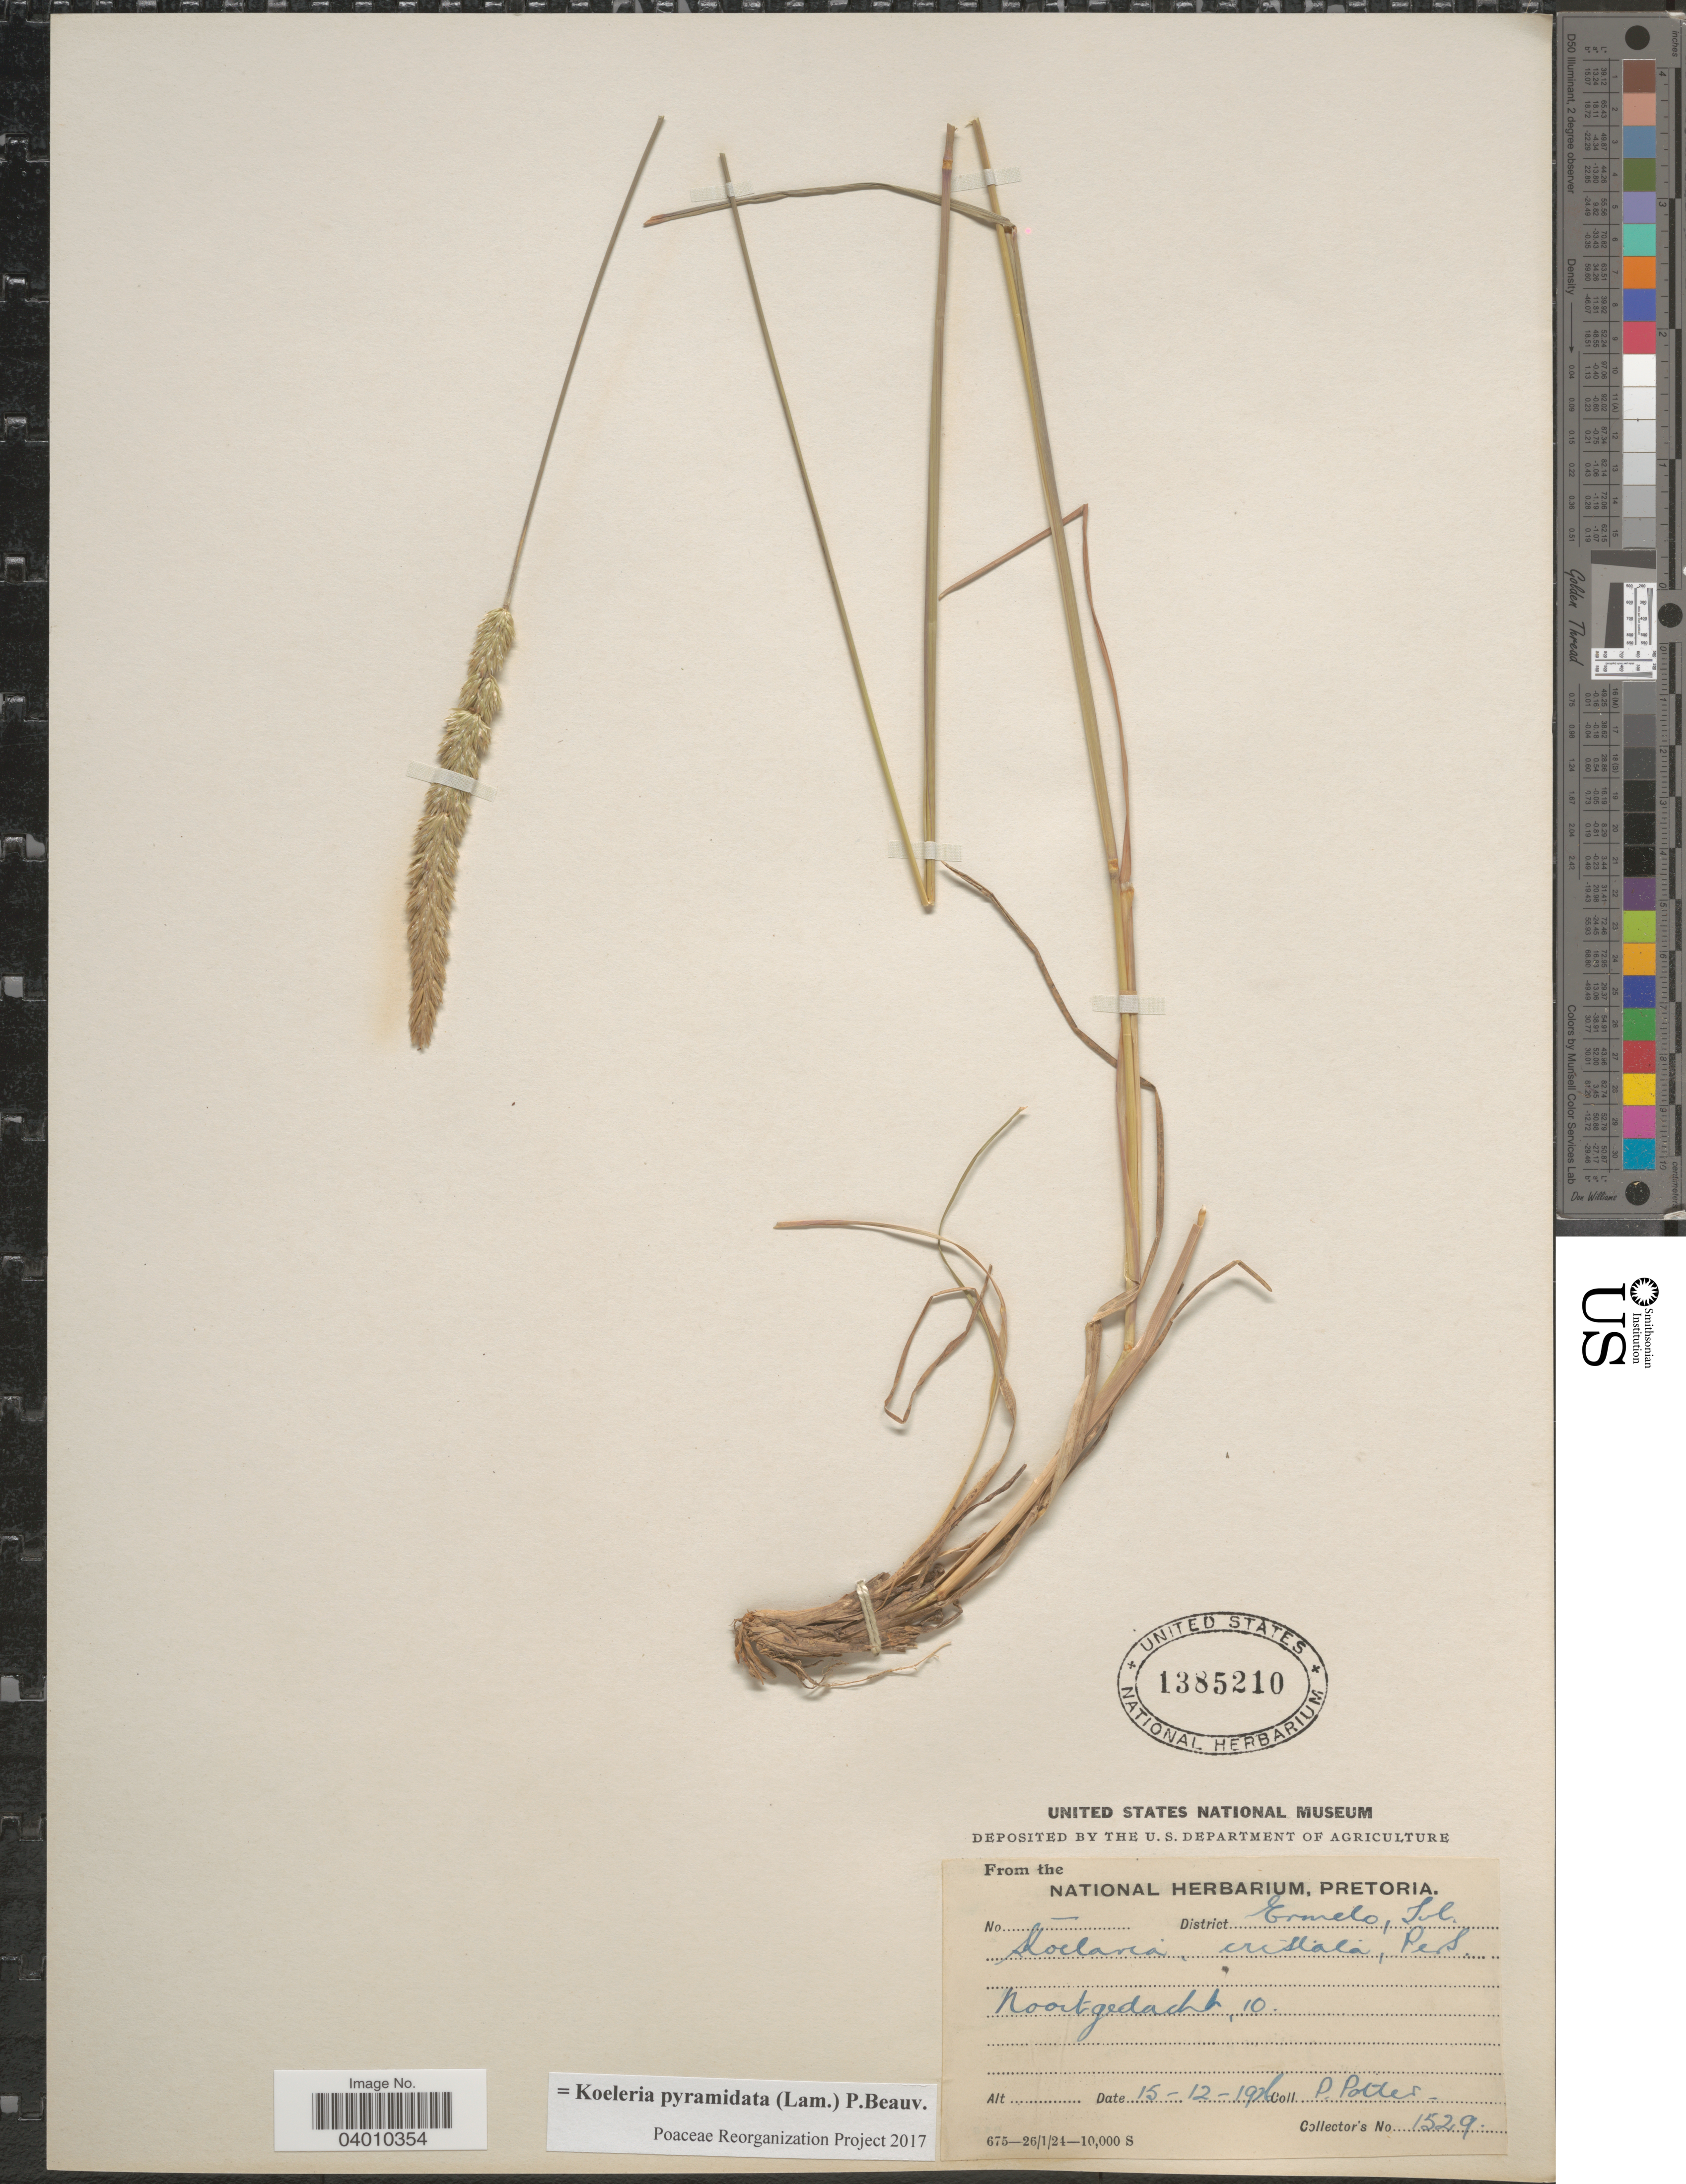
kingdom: Plantae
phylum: Tracheophyta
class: Liliopsida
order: Poales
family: Poaceae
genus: Koeleria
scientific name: Koeleria pyramidata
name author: (Lam.) P. Beauv.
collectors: P. Potter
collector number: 1529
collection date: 1926-12-15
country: South Africa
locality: District Ermelo, Tvl. Nooitgedacht, 10.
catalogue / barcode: US 1385210